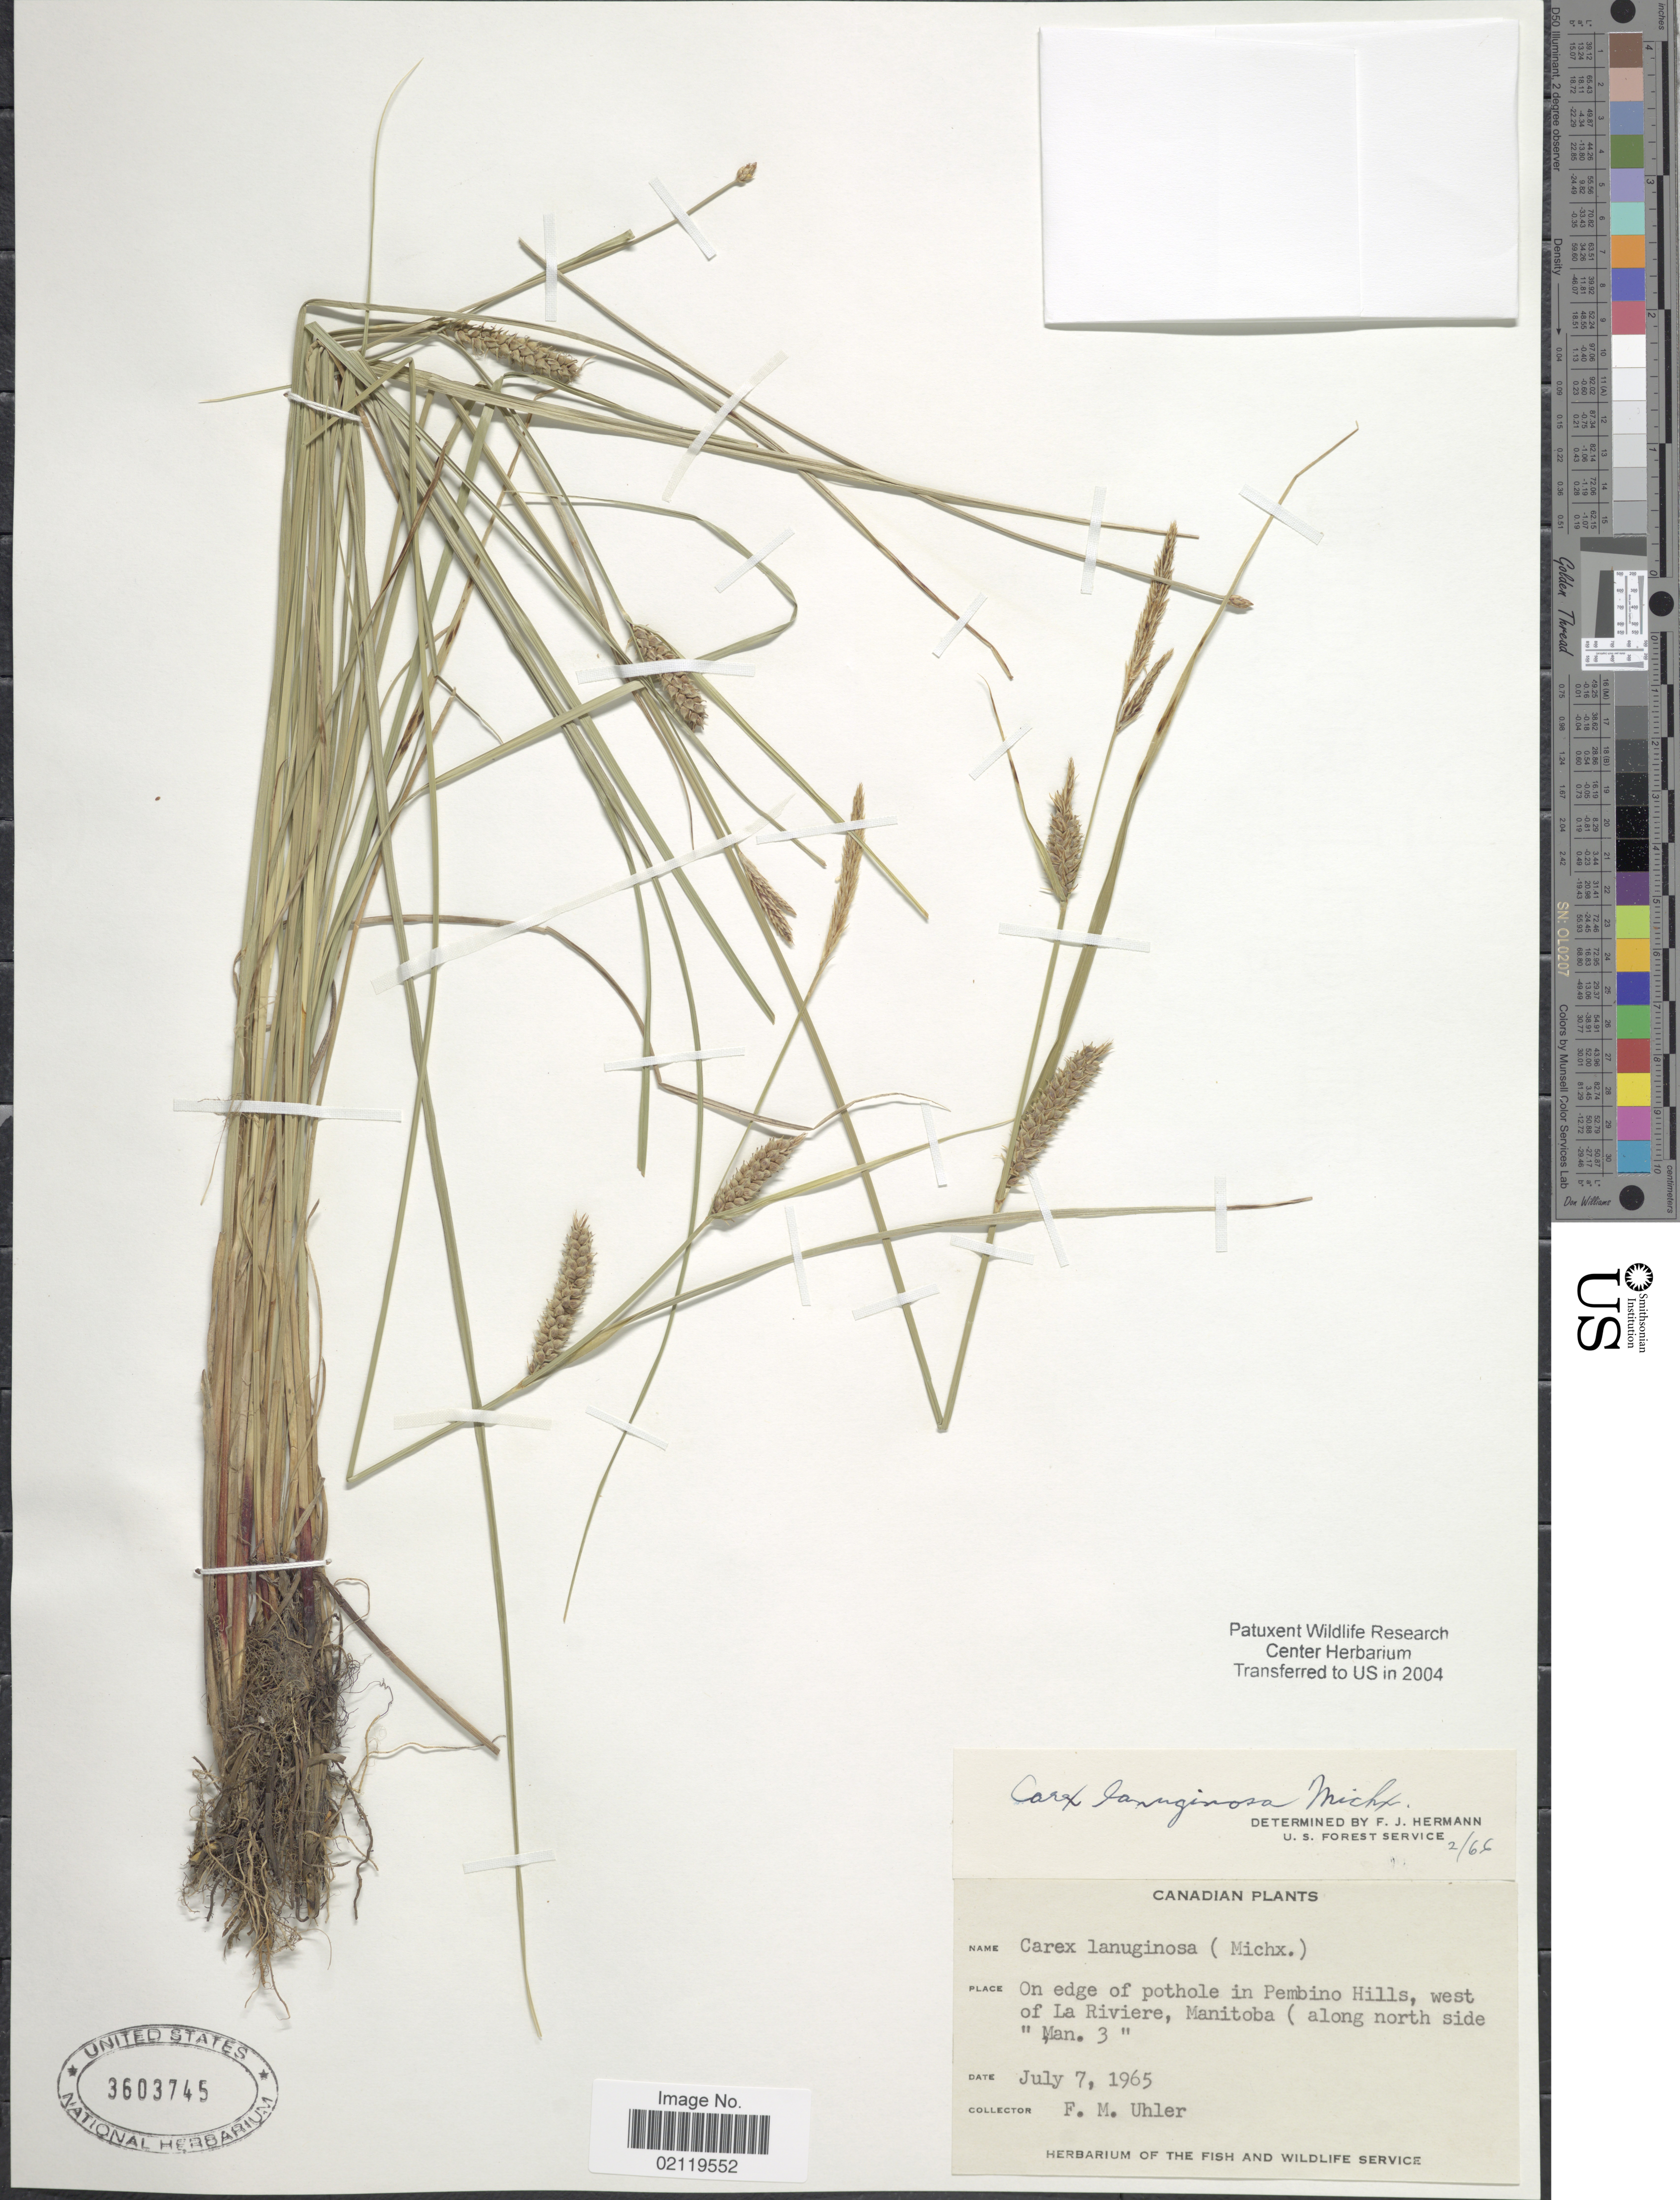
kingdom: Plantae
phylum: Tracheophyta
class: Liliopsida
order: Poales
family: Cyperaceae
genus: Carex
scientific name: Carex pellita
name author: Muhl. ex Willd.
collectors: F. M. Uhler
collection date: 1965-07-07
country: Canada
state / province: Manitoba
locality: On edge of pothole in Pembino Hills, west of La Riviere, Manitoba (along north side "Man. 3 ".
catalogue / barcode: US 3603745